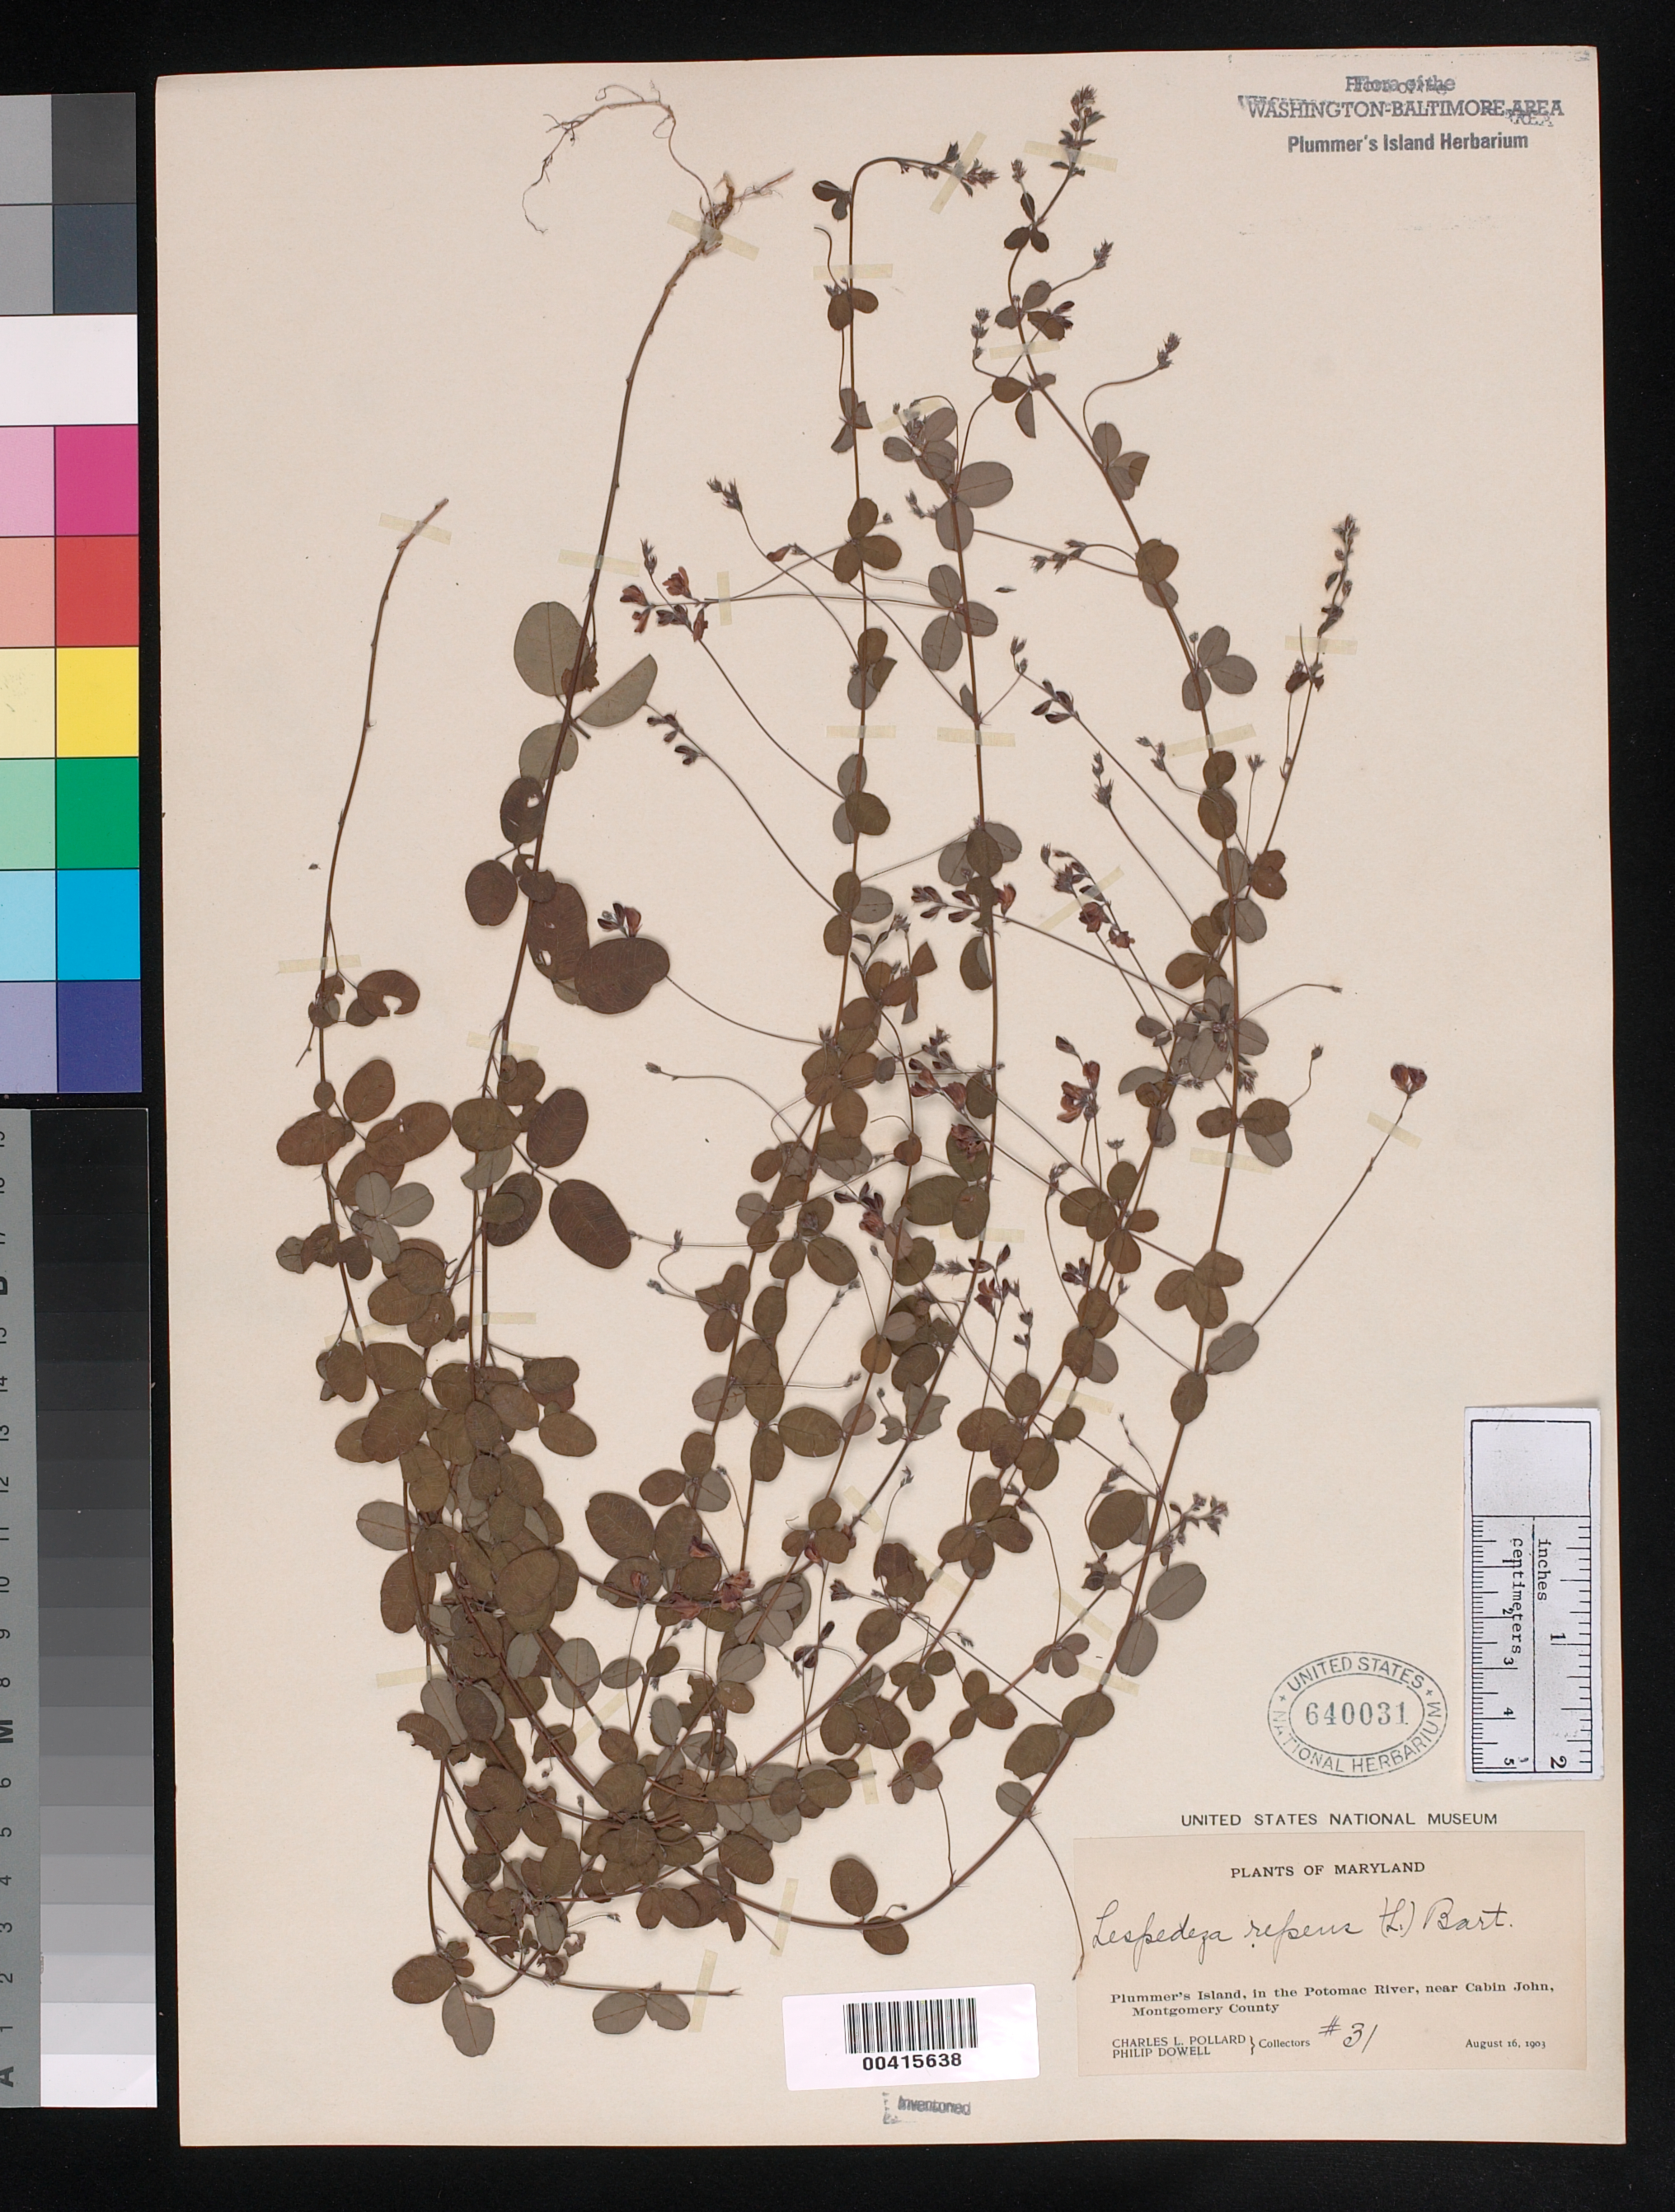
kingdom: Plantae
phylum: Tracheophyta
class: Magnoliopsida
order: Fabales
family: Fabaceae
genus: Lespedeza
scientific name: Lespedeza repens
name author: (L.) W.P.C. Barton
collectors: C. L. Pollard & P. Dowell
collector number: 31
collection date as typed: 16 Aug 1903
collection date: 1903-08-16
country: United States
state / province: Maryland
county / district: Montgomery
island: Plummers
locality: Plummer's Island C. & O. Canal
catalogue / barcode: US 640031